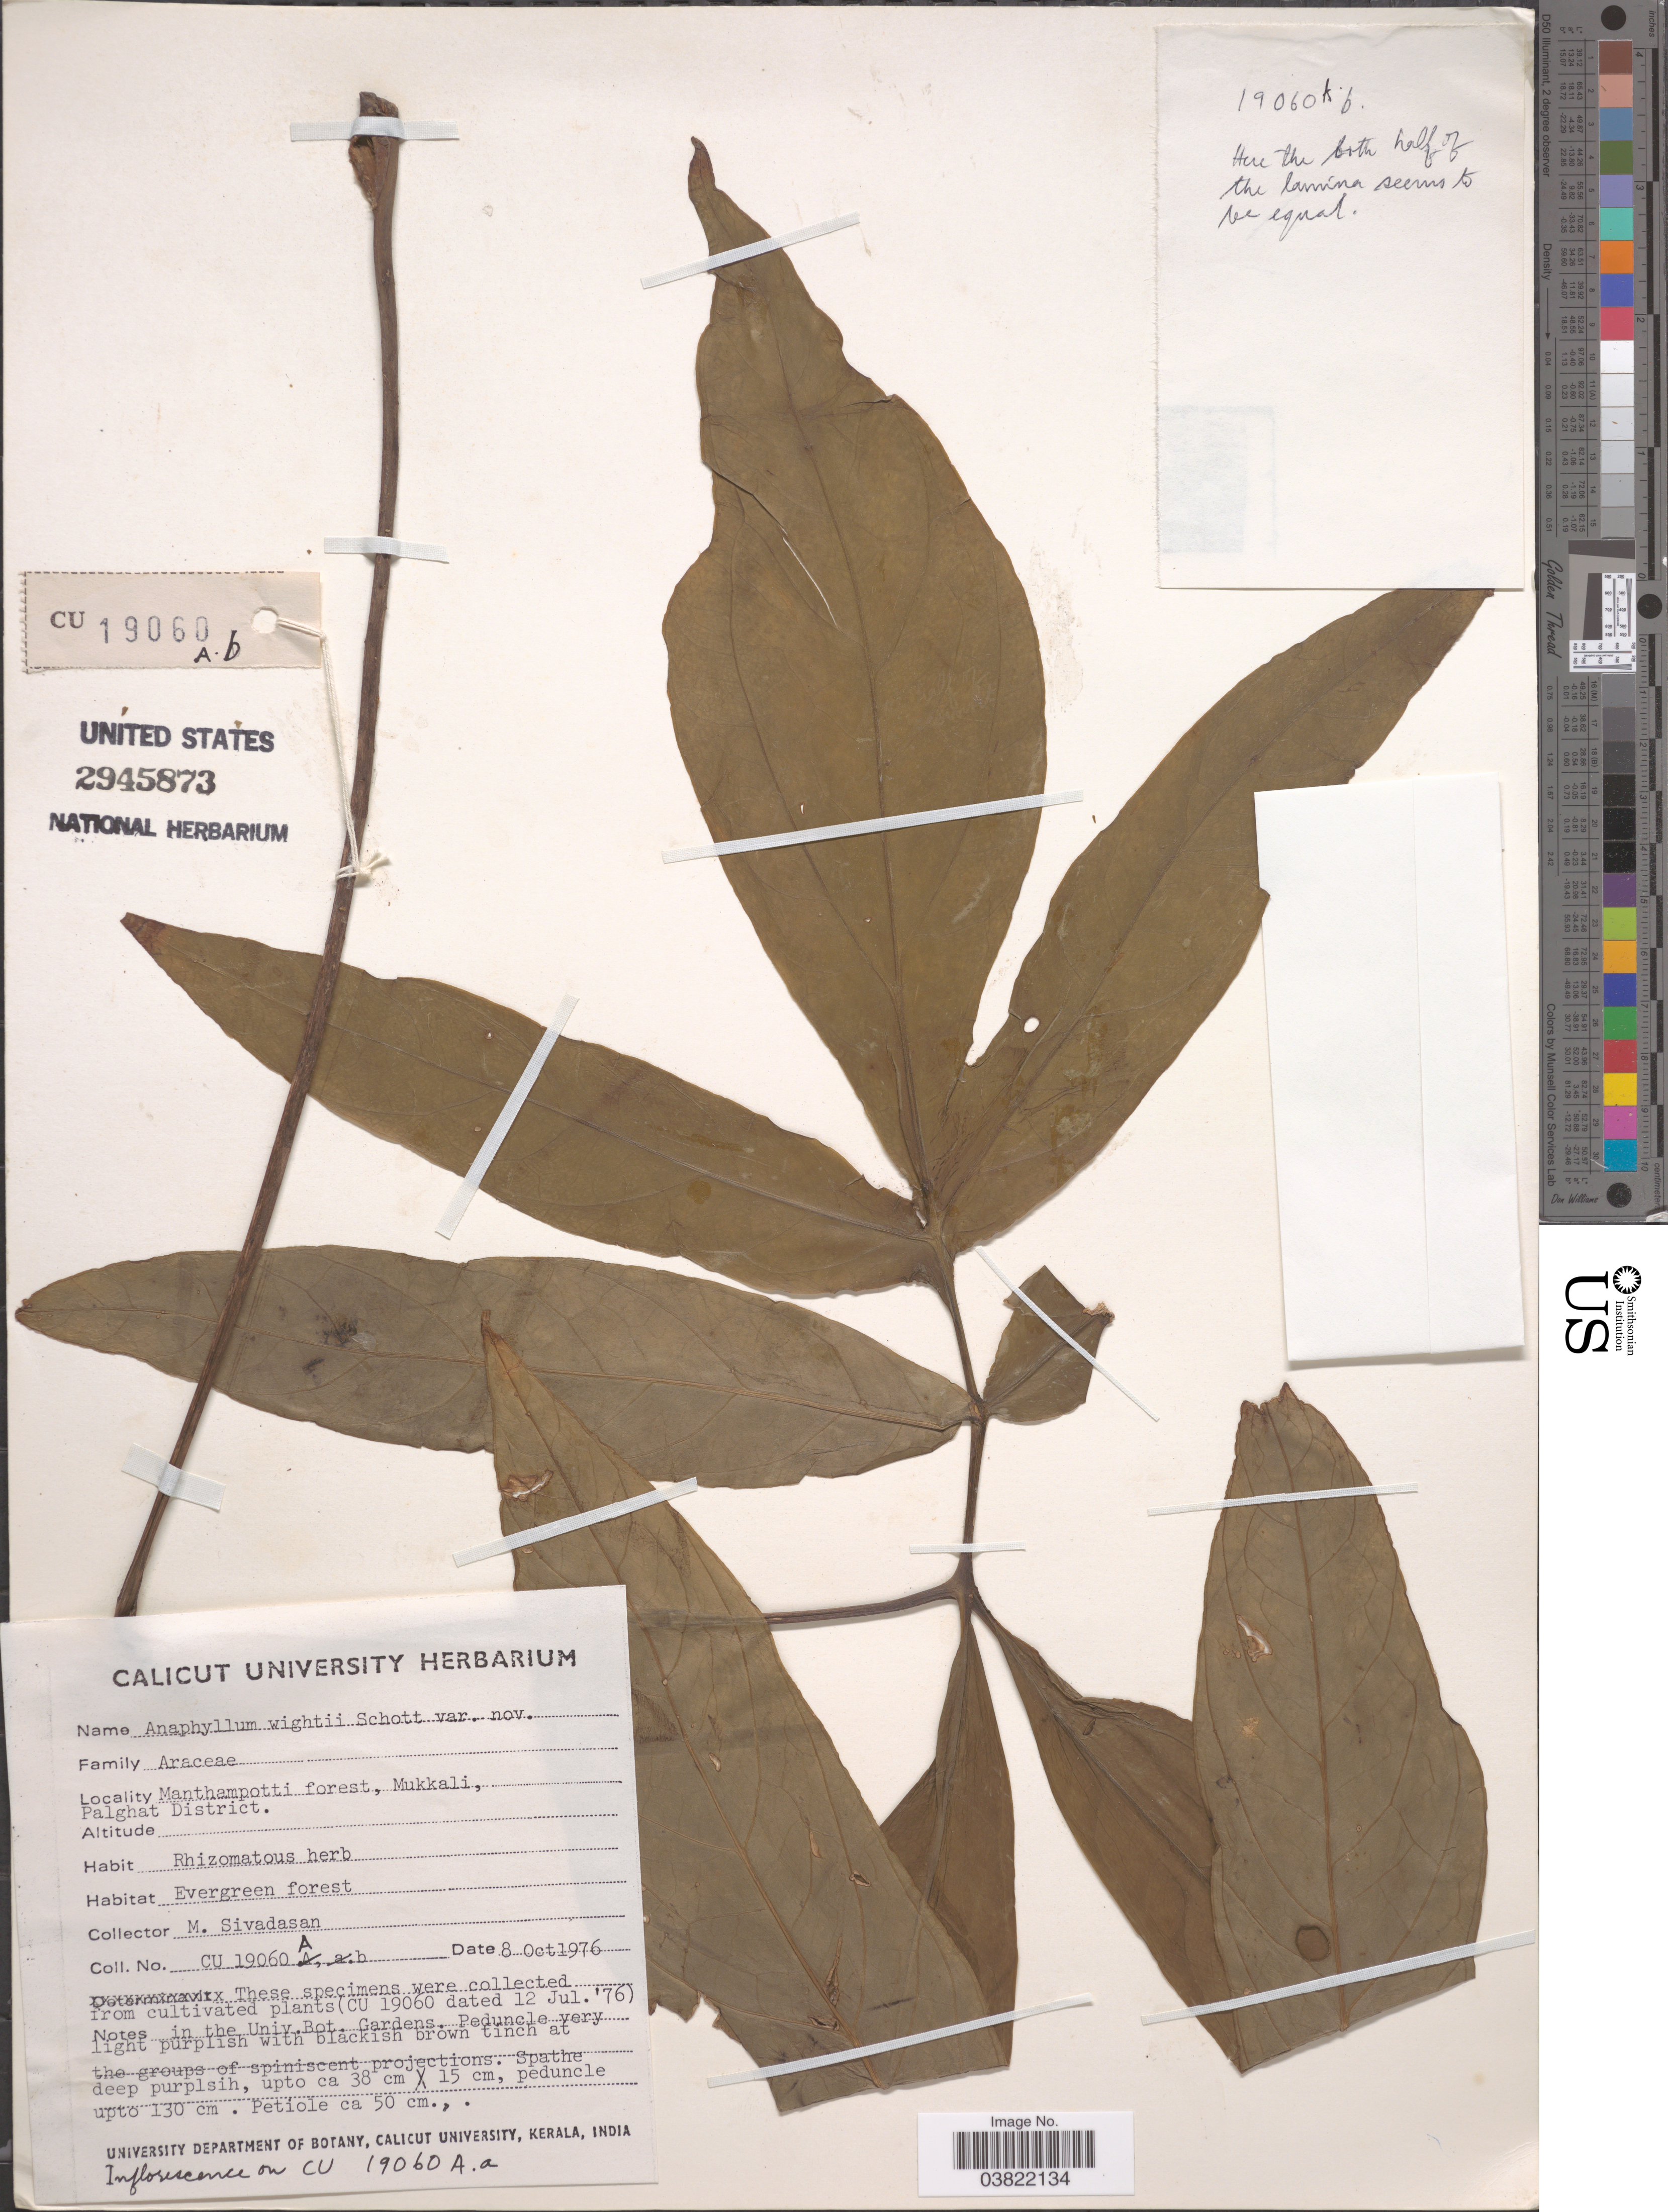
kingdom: Plantae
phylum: Tracheophyta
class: Liliopsida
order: Alismatales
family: Araceae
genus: Anaphyllum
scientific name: Anaphyllum wightii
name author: Schott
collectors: M. Sivadasan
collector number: CU 19060 A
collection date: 1976-10-08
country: India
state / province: Kerala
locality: Manthampotti forest, Mukkali, Palghat District.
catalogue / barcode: US 2945873